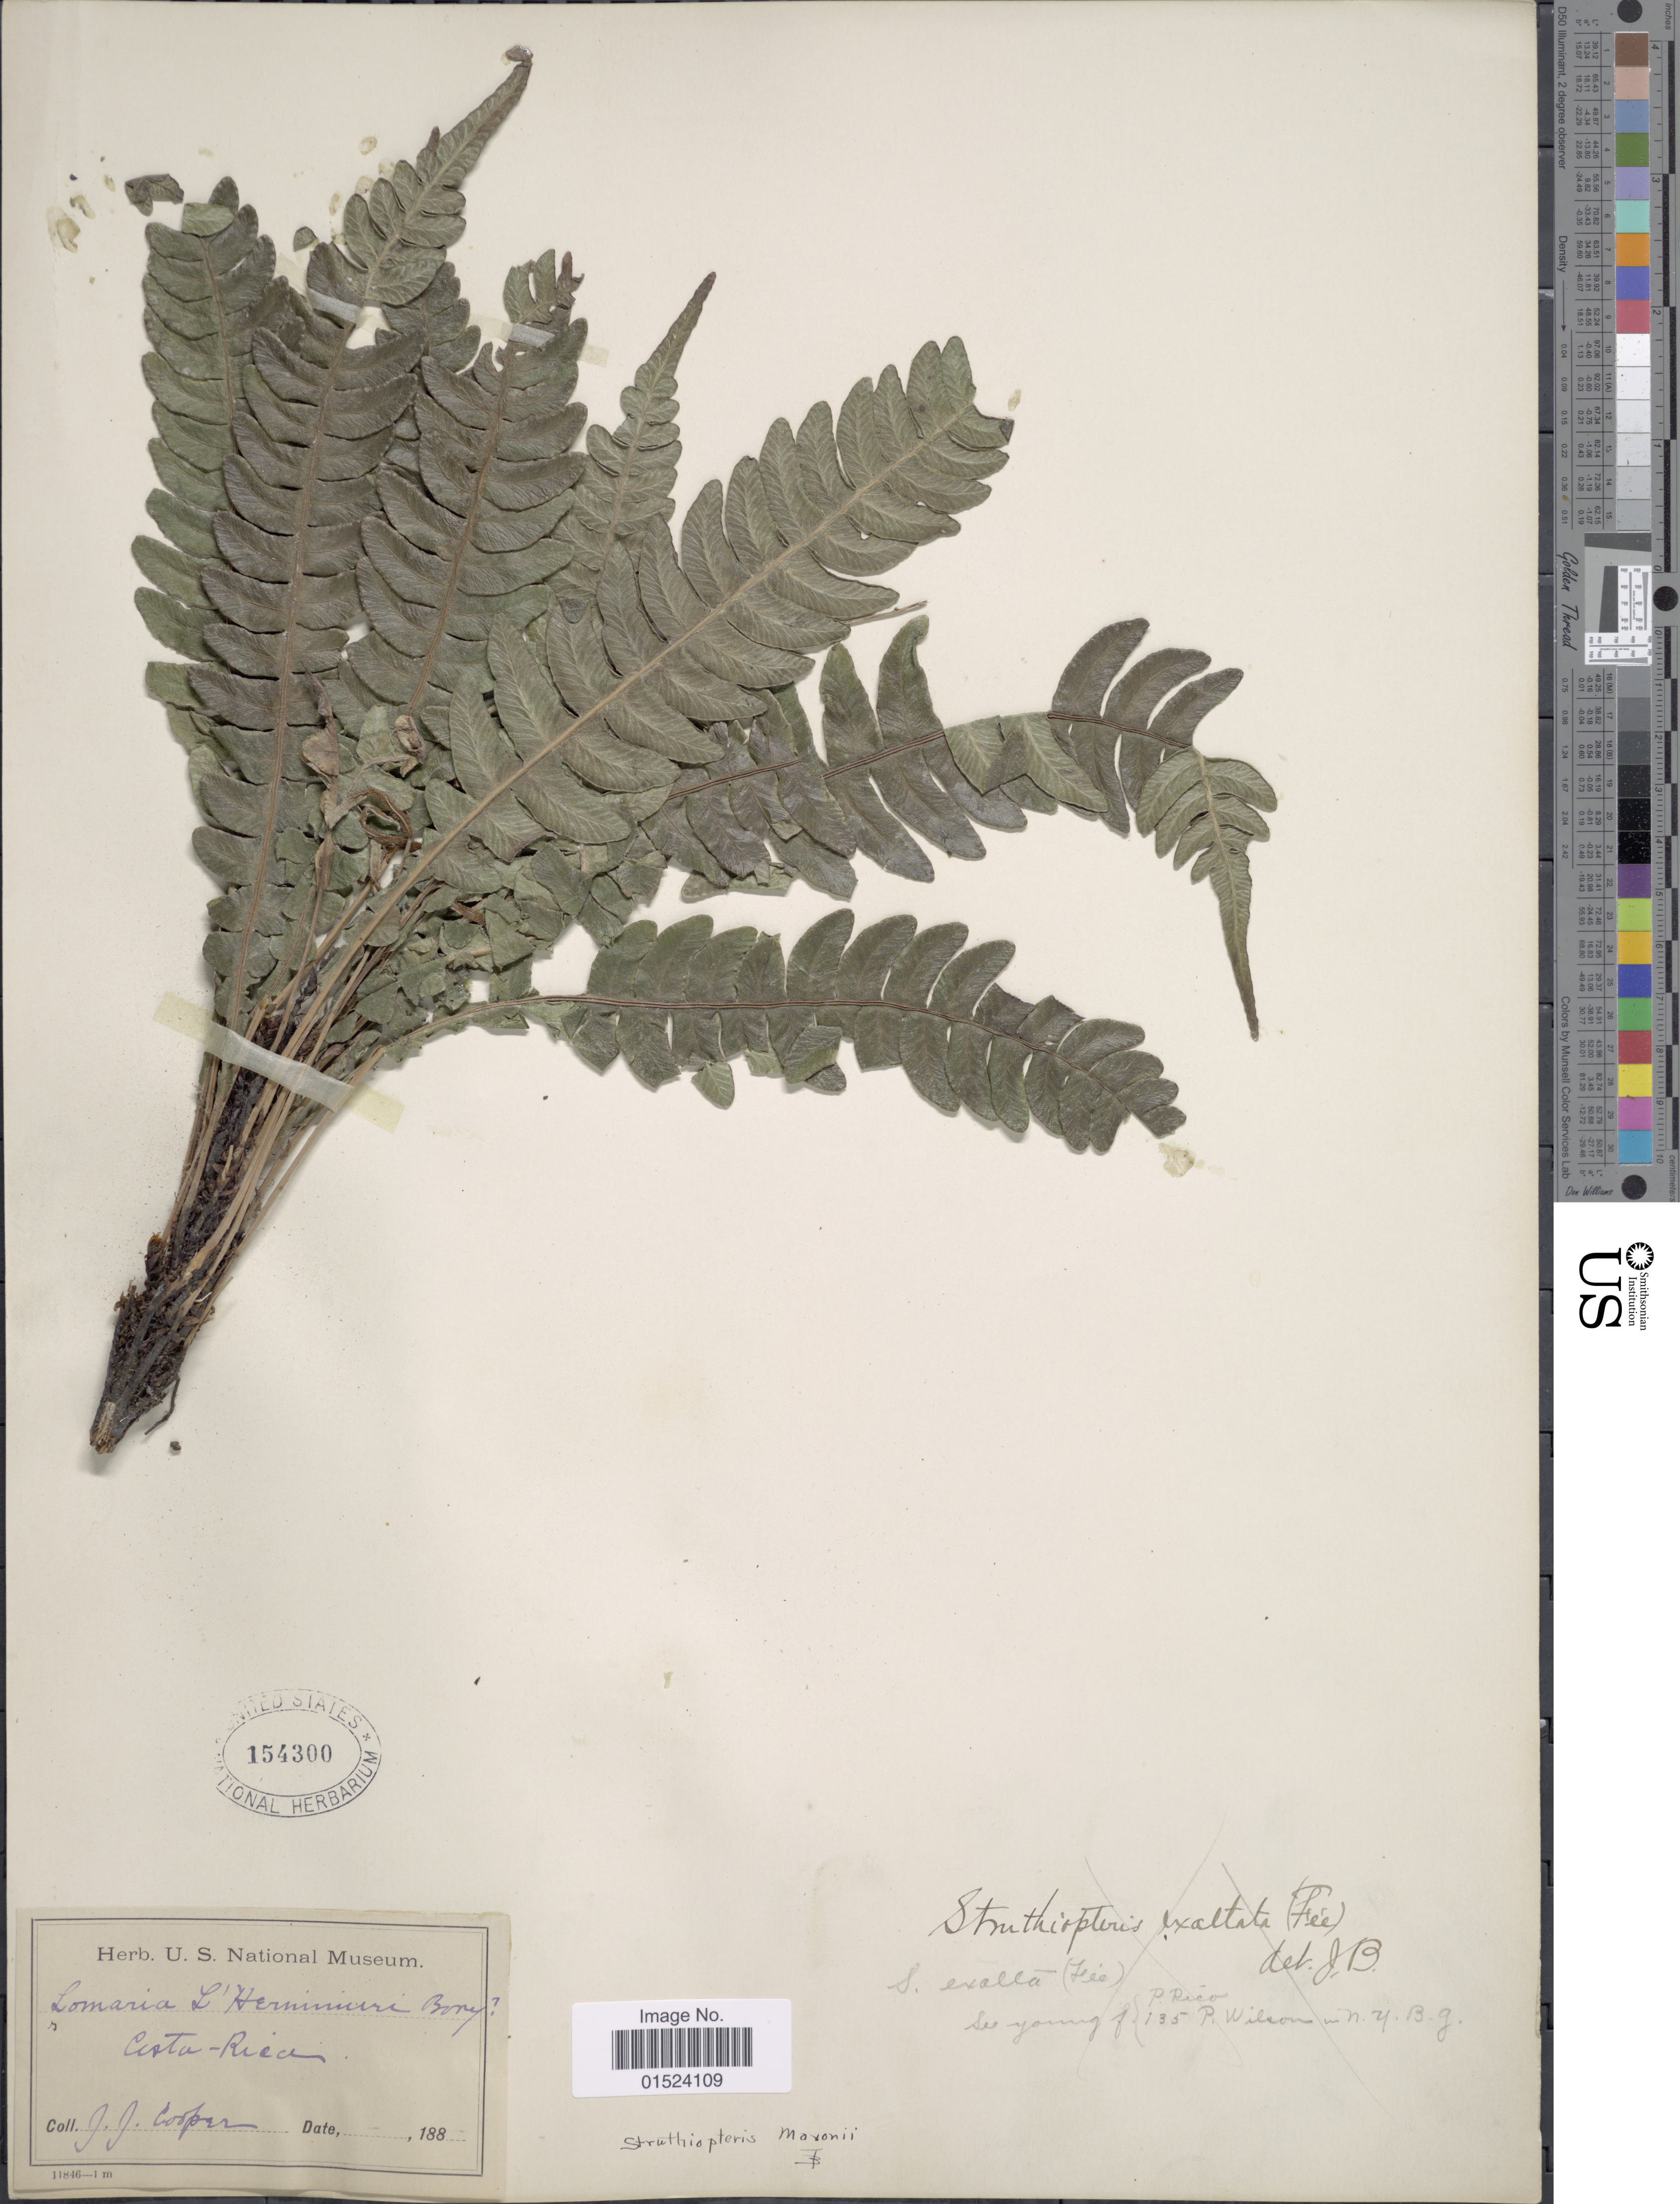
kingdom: Plantae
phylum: Tracheophyta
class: Polypodiopsida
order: Polypodiales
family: Blechnaceae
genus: Blechnum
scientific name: Blechnum l'herminieri subsp. lehmannii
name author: (Hieron.) Lellinger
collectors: J. J. Cooper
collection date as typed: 188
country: Costa Rica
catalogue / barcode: US 154300